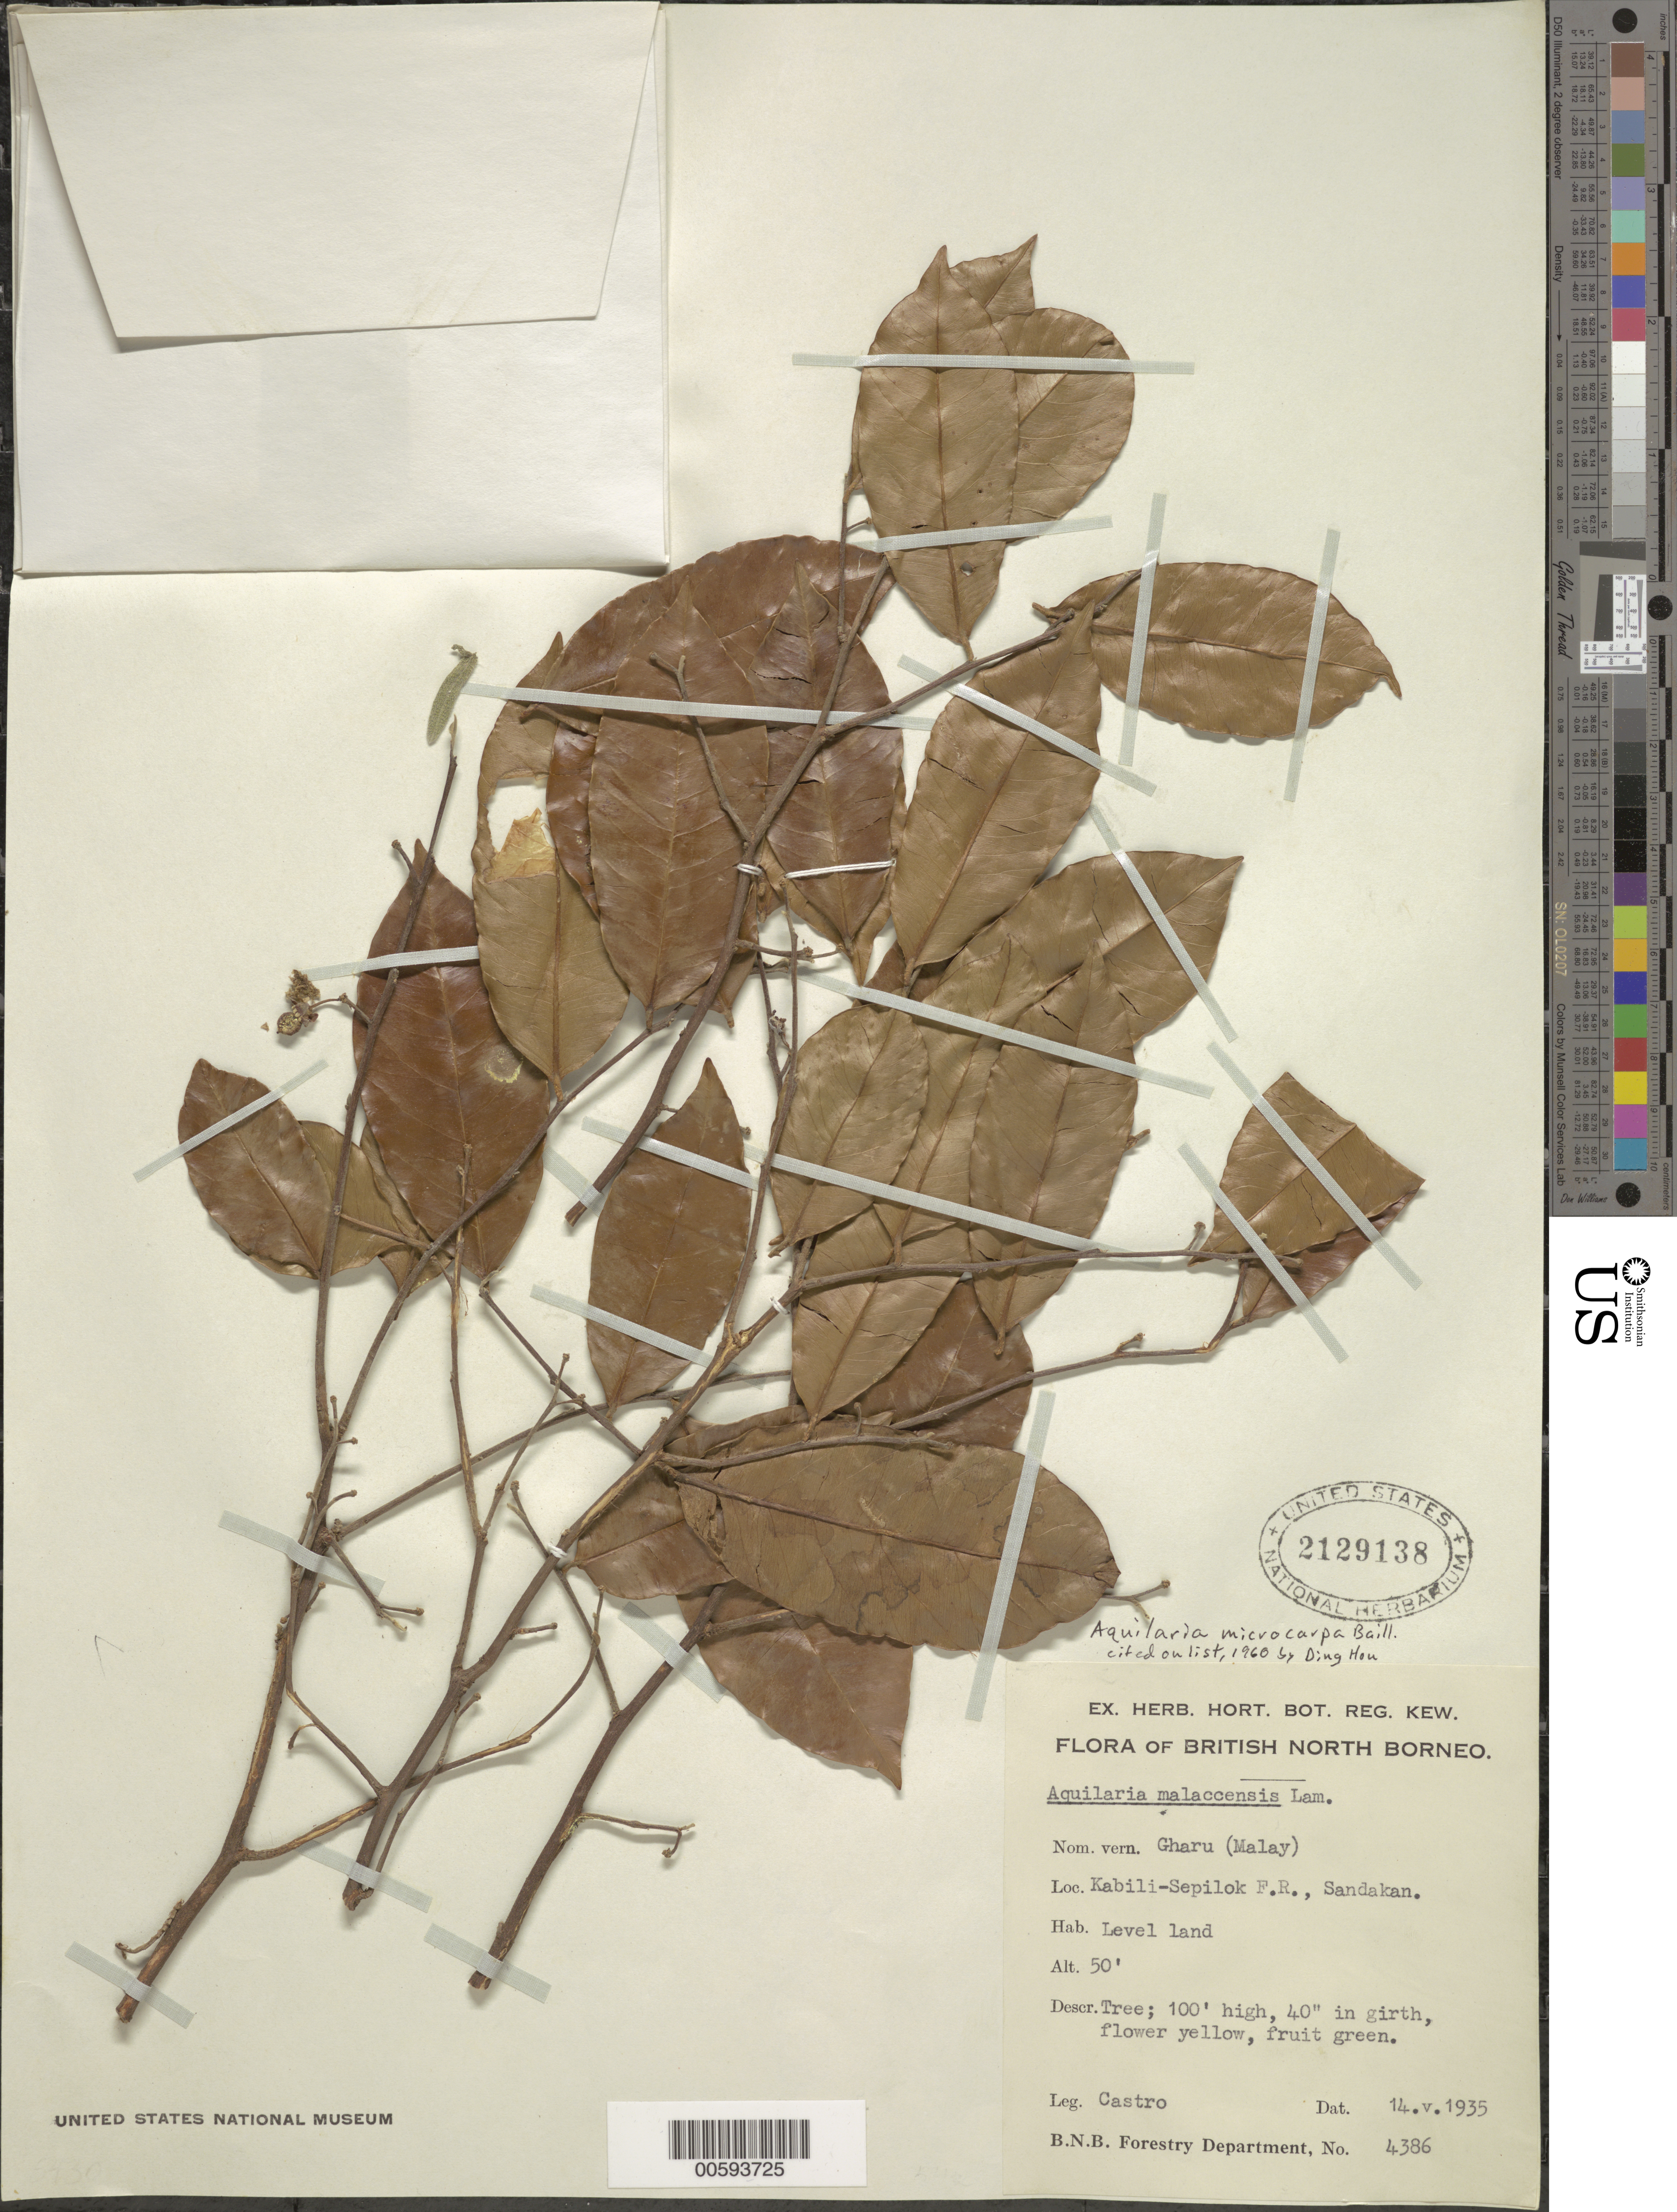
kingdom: Plantae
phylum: Tracheophyta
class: Magnoliopsida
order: Malvales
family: Thymelaeaceae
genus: Aquilaria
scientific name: Aquilaria microcarpa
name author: Baill.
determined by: Hou, D.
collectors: O. Castro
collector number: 4386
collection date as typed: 14 May 1935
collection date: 1935-05-14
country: Malaysia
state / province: Sabah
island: Borneo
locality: Kabili-Sepilok F.R., Sandakan, Gharu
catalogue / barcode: US 2129138